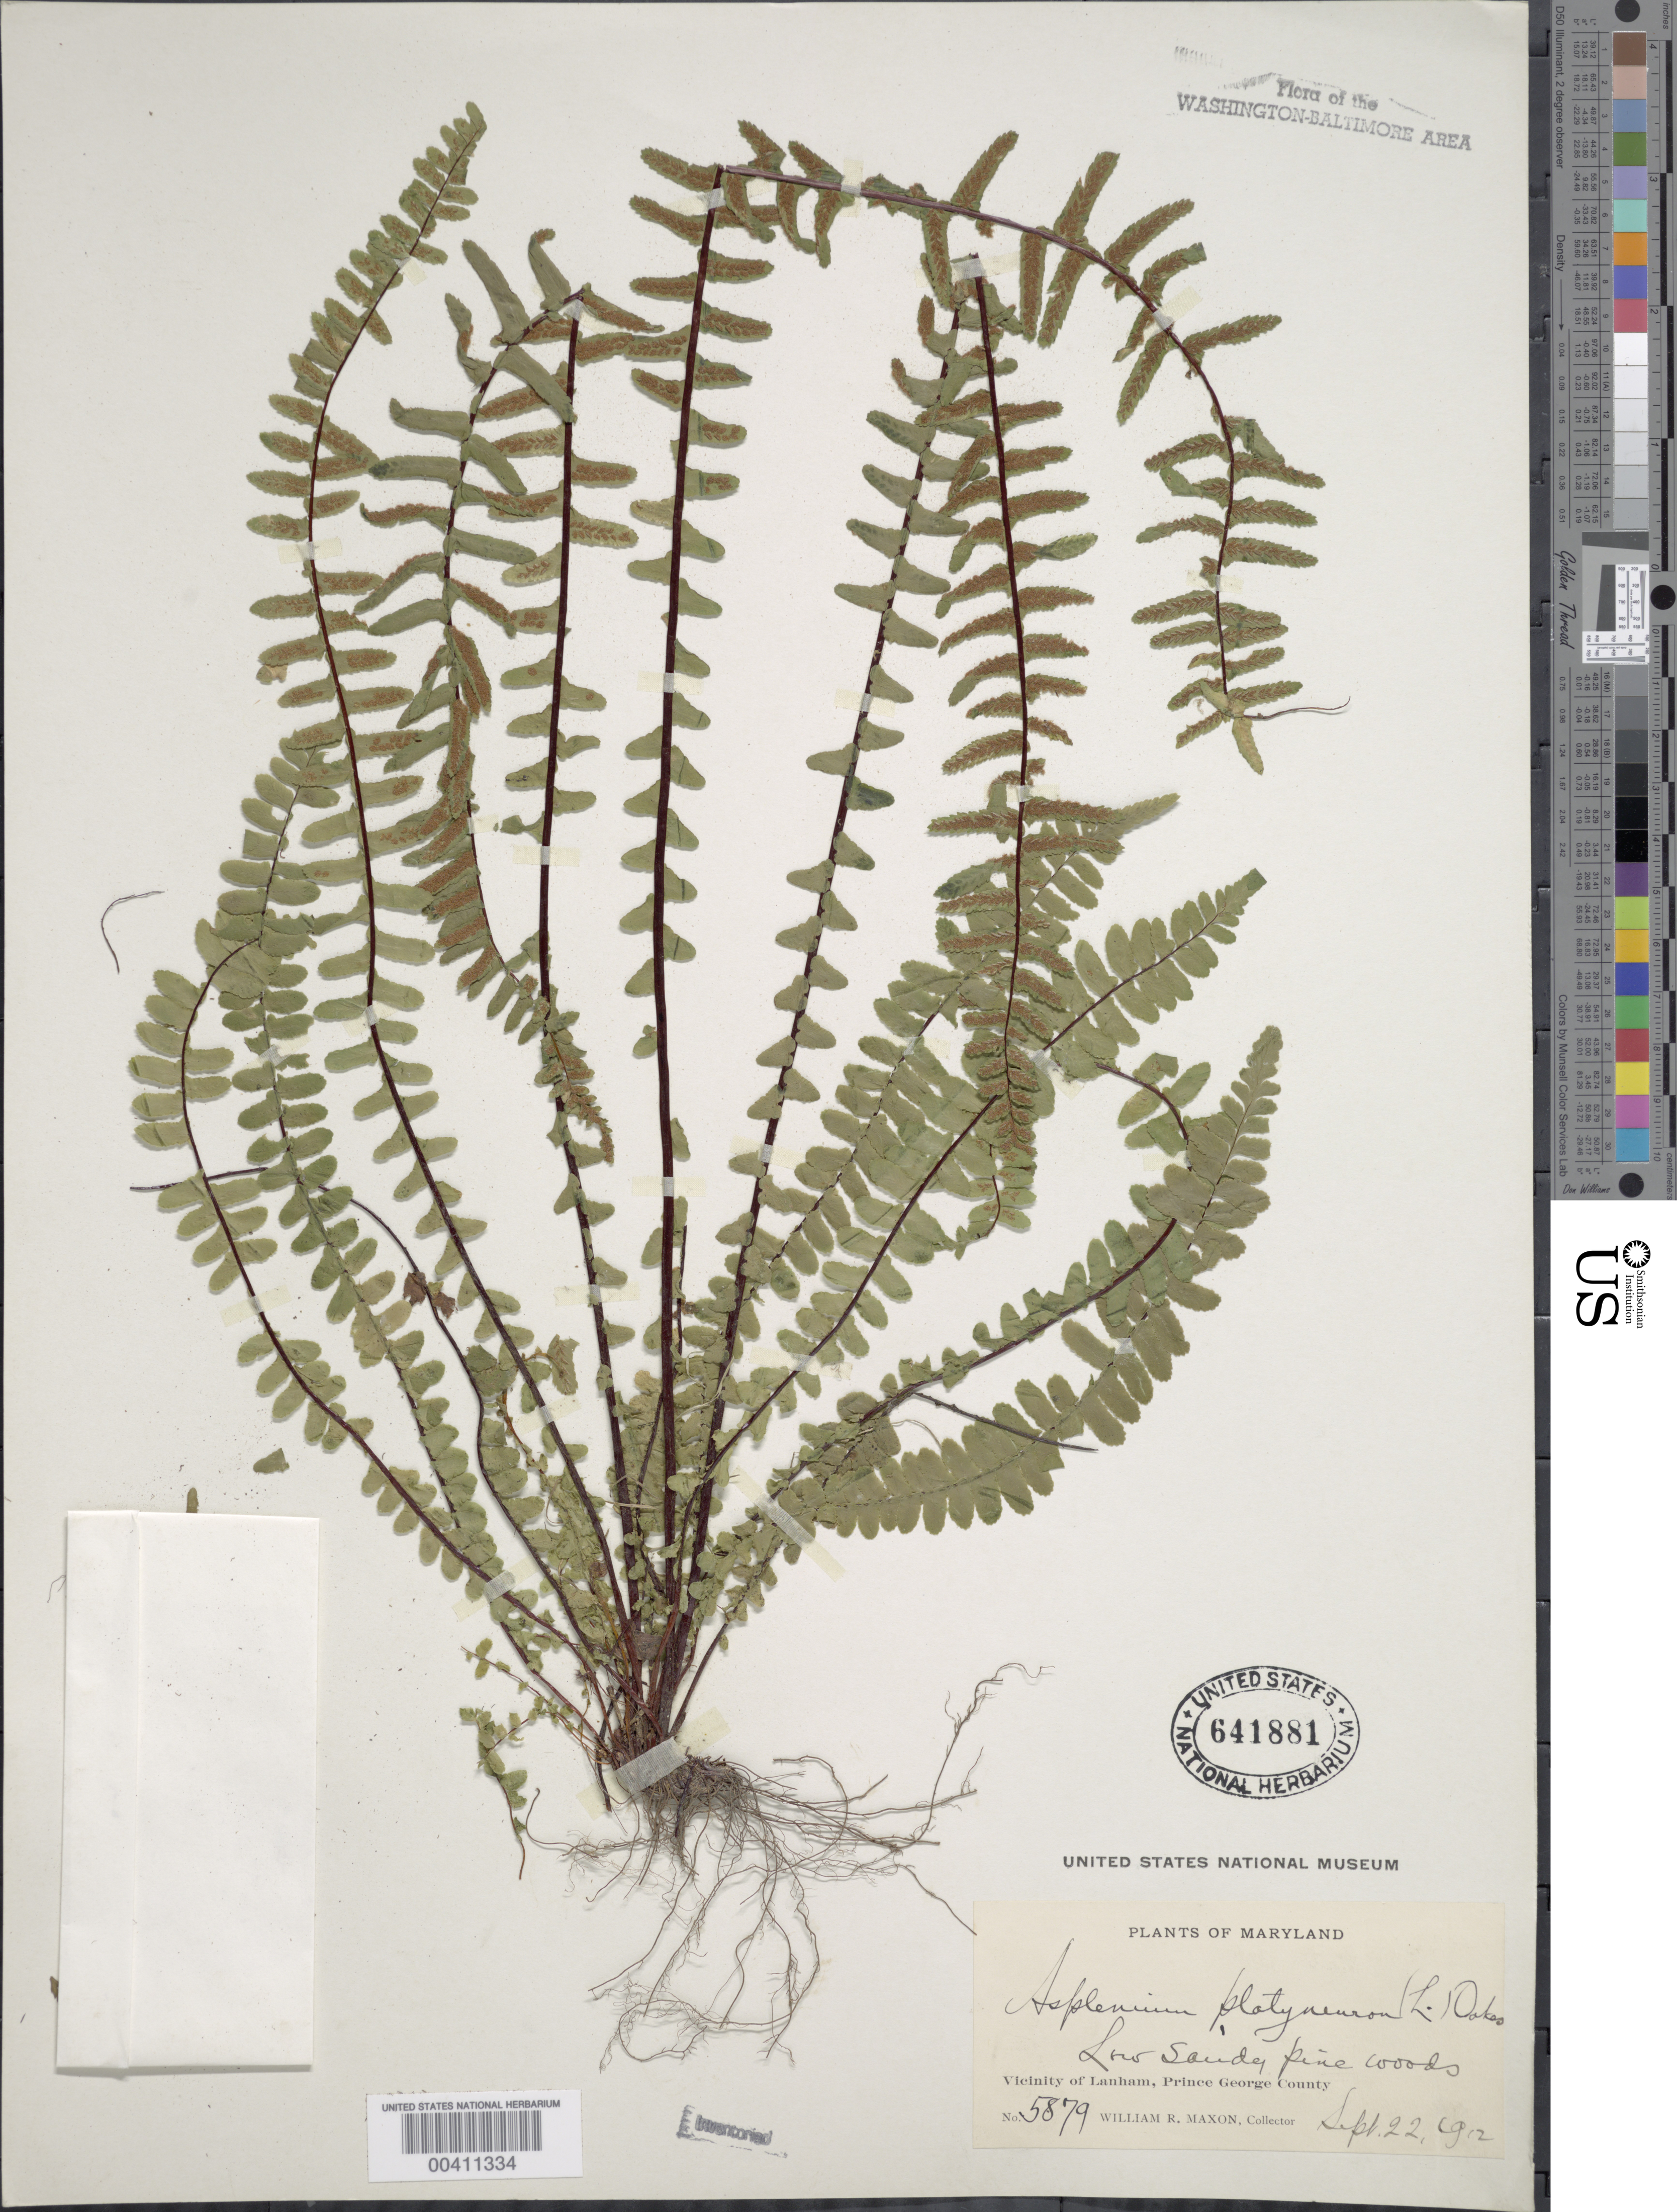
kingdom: Plantae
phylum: Tracheophyta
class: Polypodiopsida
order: Polypodiales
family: Aspleniaceae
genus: Asplenium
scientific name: Asplenium platyneuron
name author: (L.) Britton, Stearns & Poggenb.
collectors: W. R. Maxon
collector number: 5879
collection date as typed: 22 Sep 1912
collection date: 1912-09-22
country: United States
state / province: Maryland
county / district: Prince George's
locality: Lanham vicinity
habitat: Low sandy pine woods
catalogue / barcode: US 641881